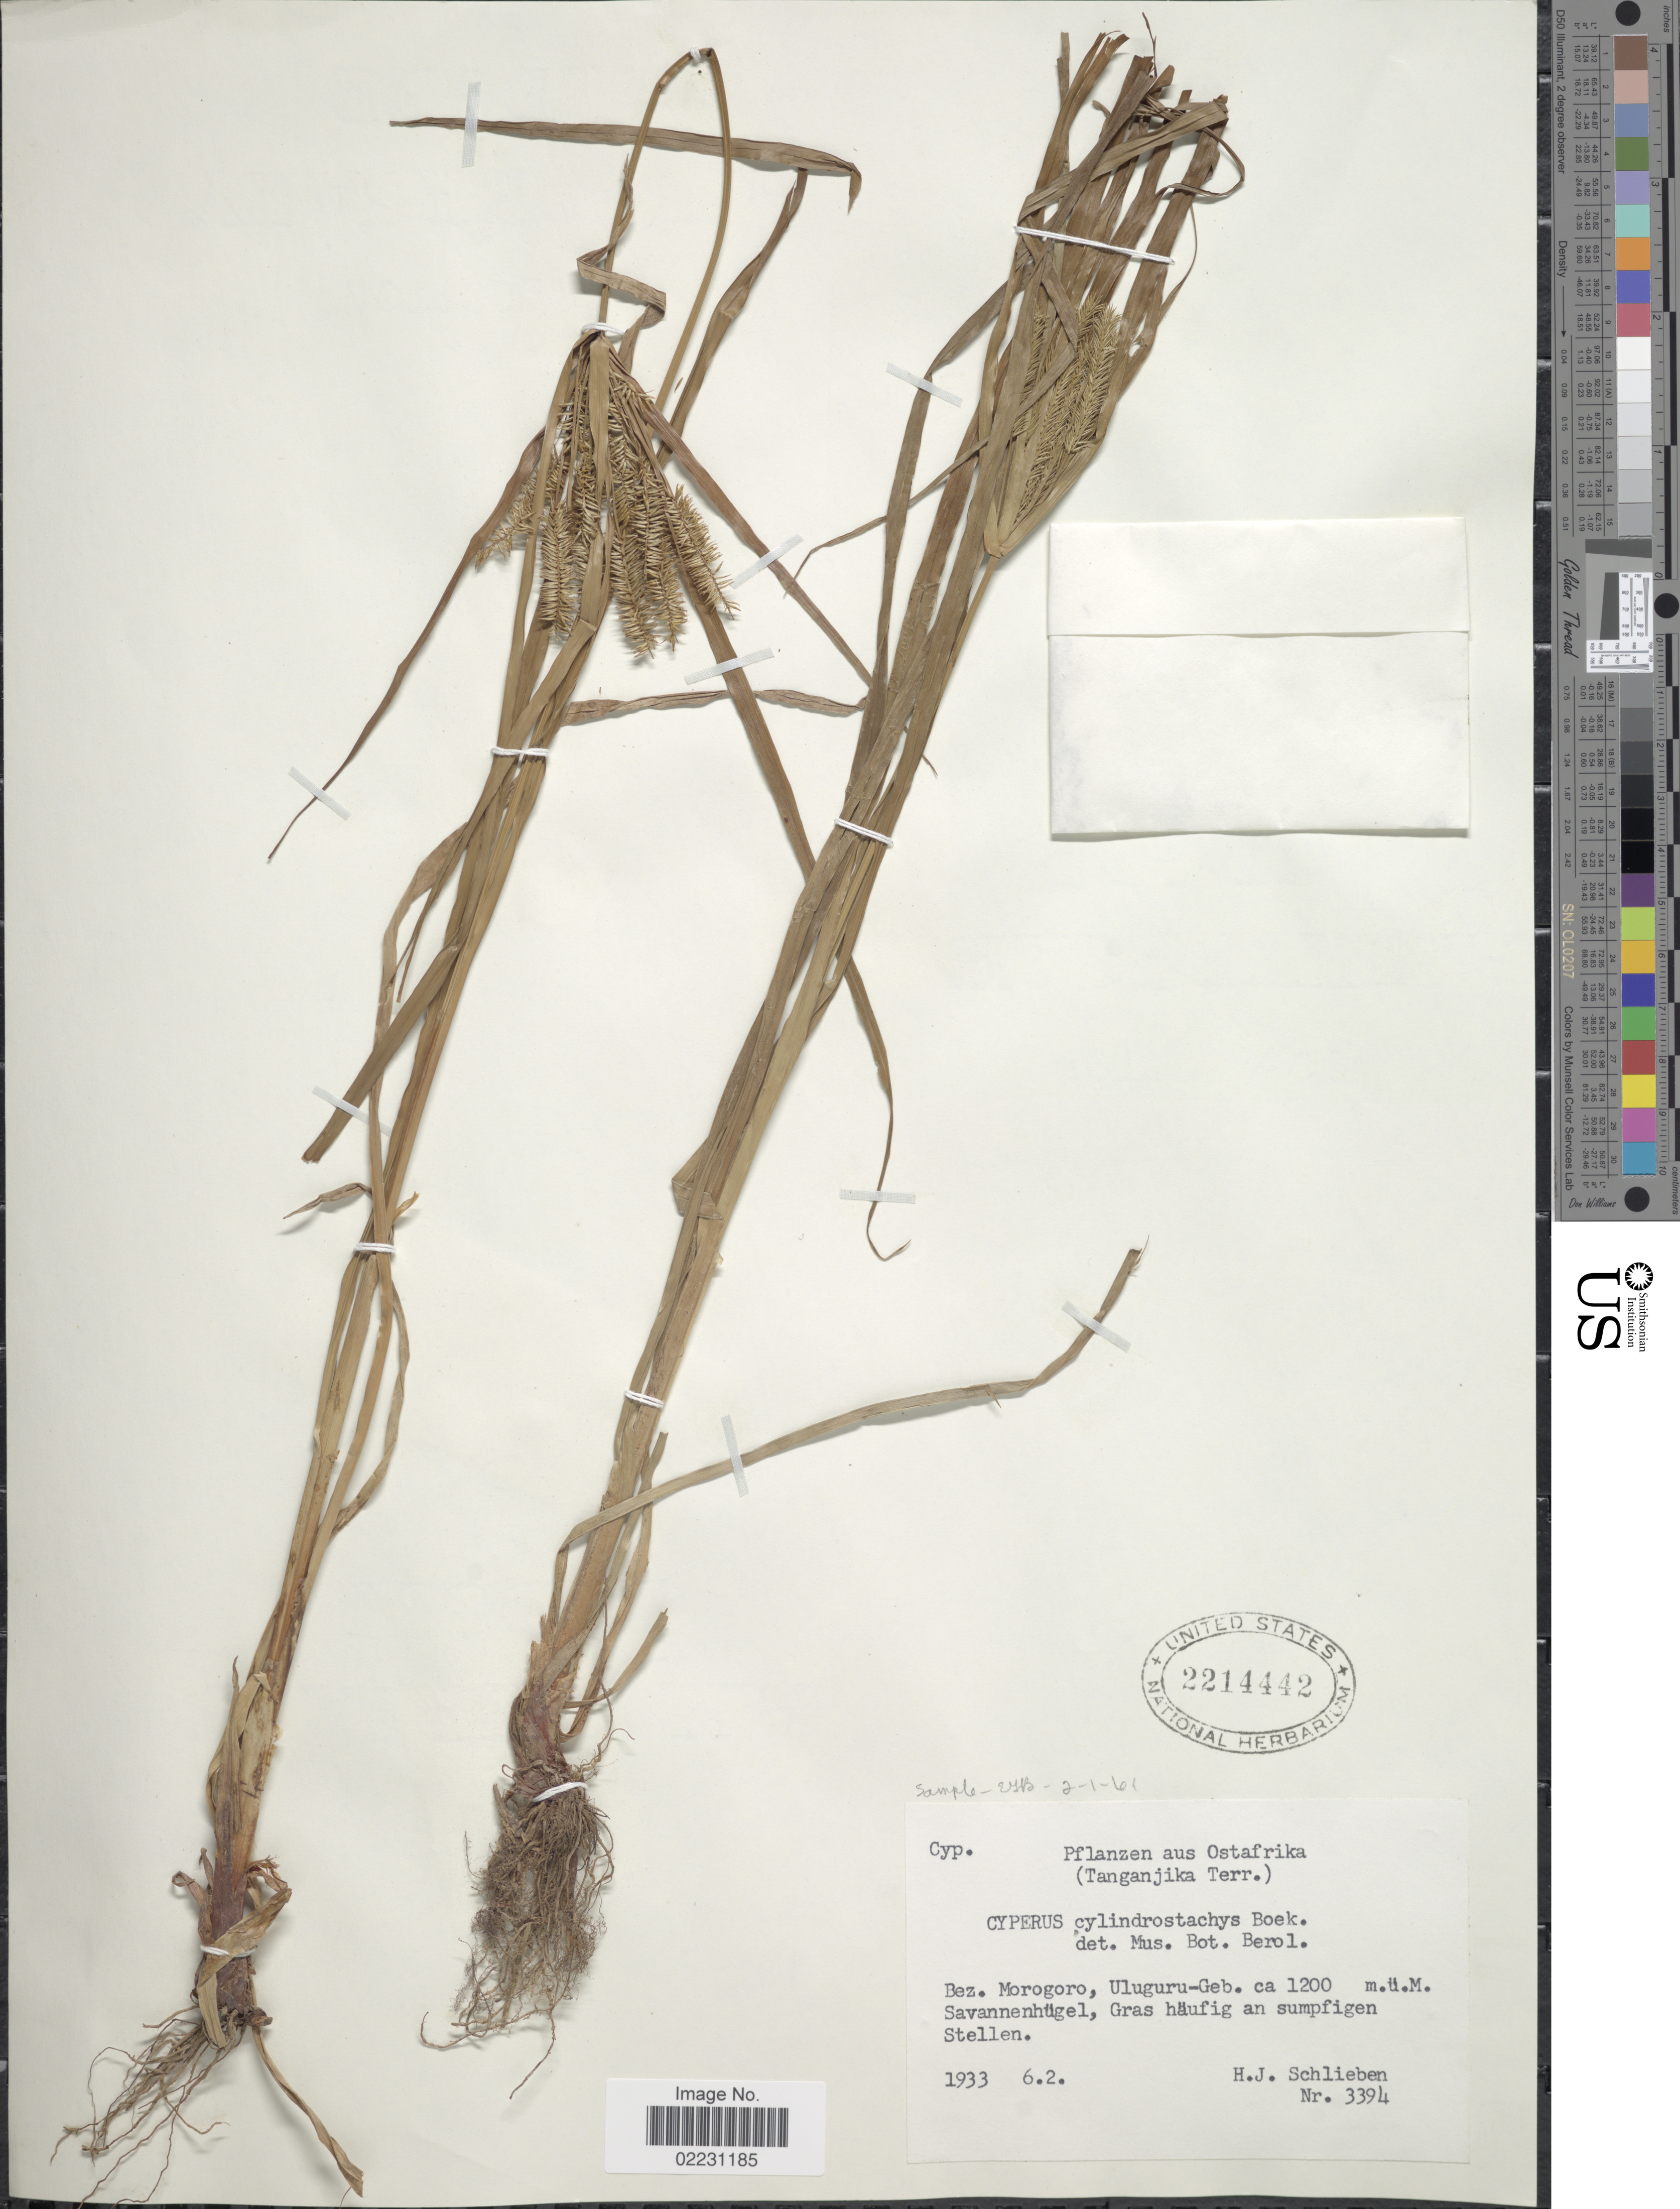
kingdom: Plantae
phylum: Tracheophyta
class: Liliopsida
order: Poales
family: Cyperaceae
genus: Cyperus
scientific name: Cyperus cyperinus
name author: (Retz.) Valck. Sur.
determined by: Strong, Mark T., (BOT), Smithsonian Institution - National Museum of Natural History (UNITED STATES)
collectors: H. J. Schlieben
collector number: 3394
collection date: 1933-06-02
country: Tanzania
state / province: Morogoro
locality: Ostafrika (Tanganjika Terr.) Uluguru-Geb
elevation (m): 1200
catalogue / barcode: US 2214442